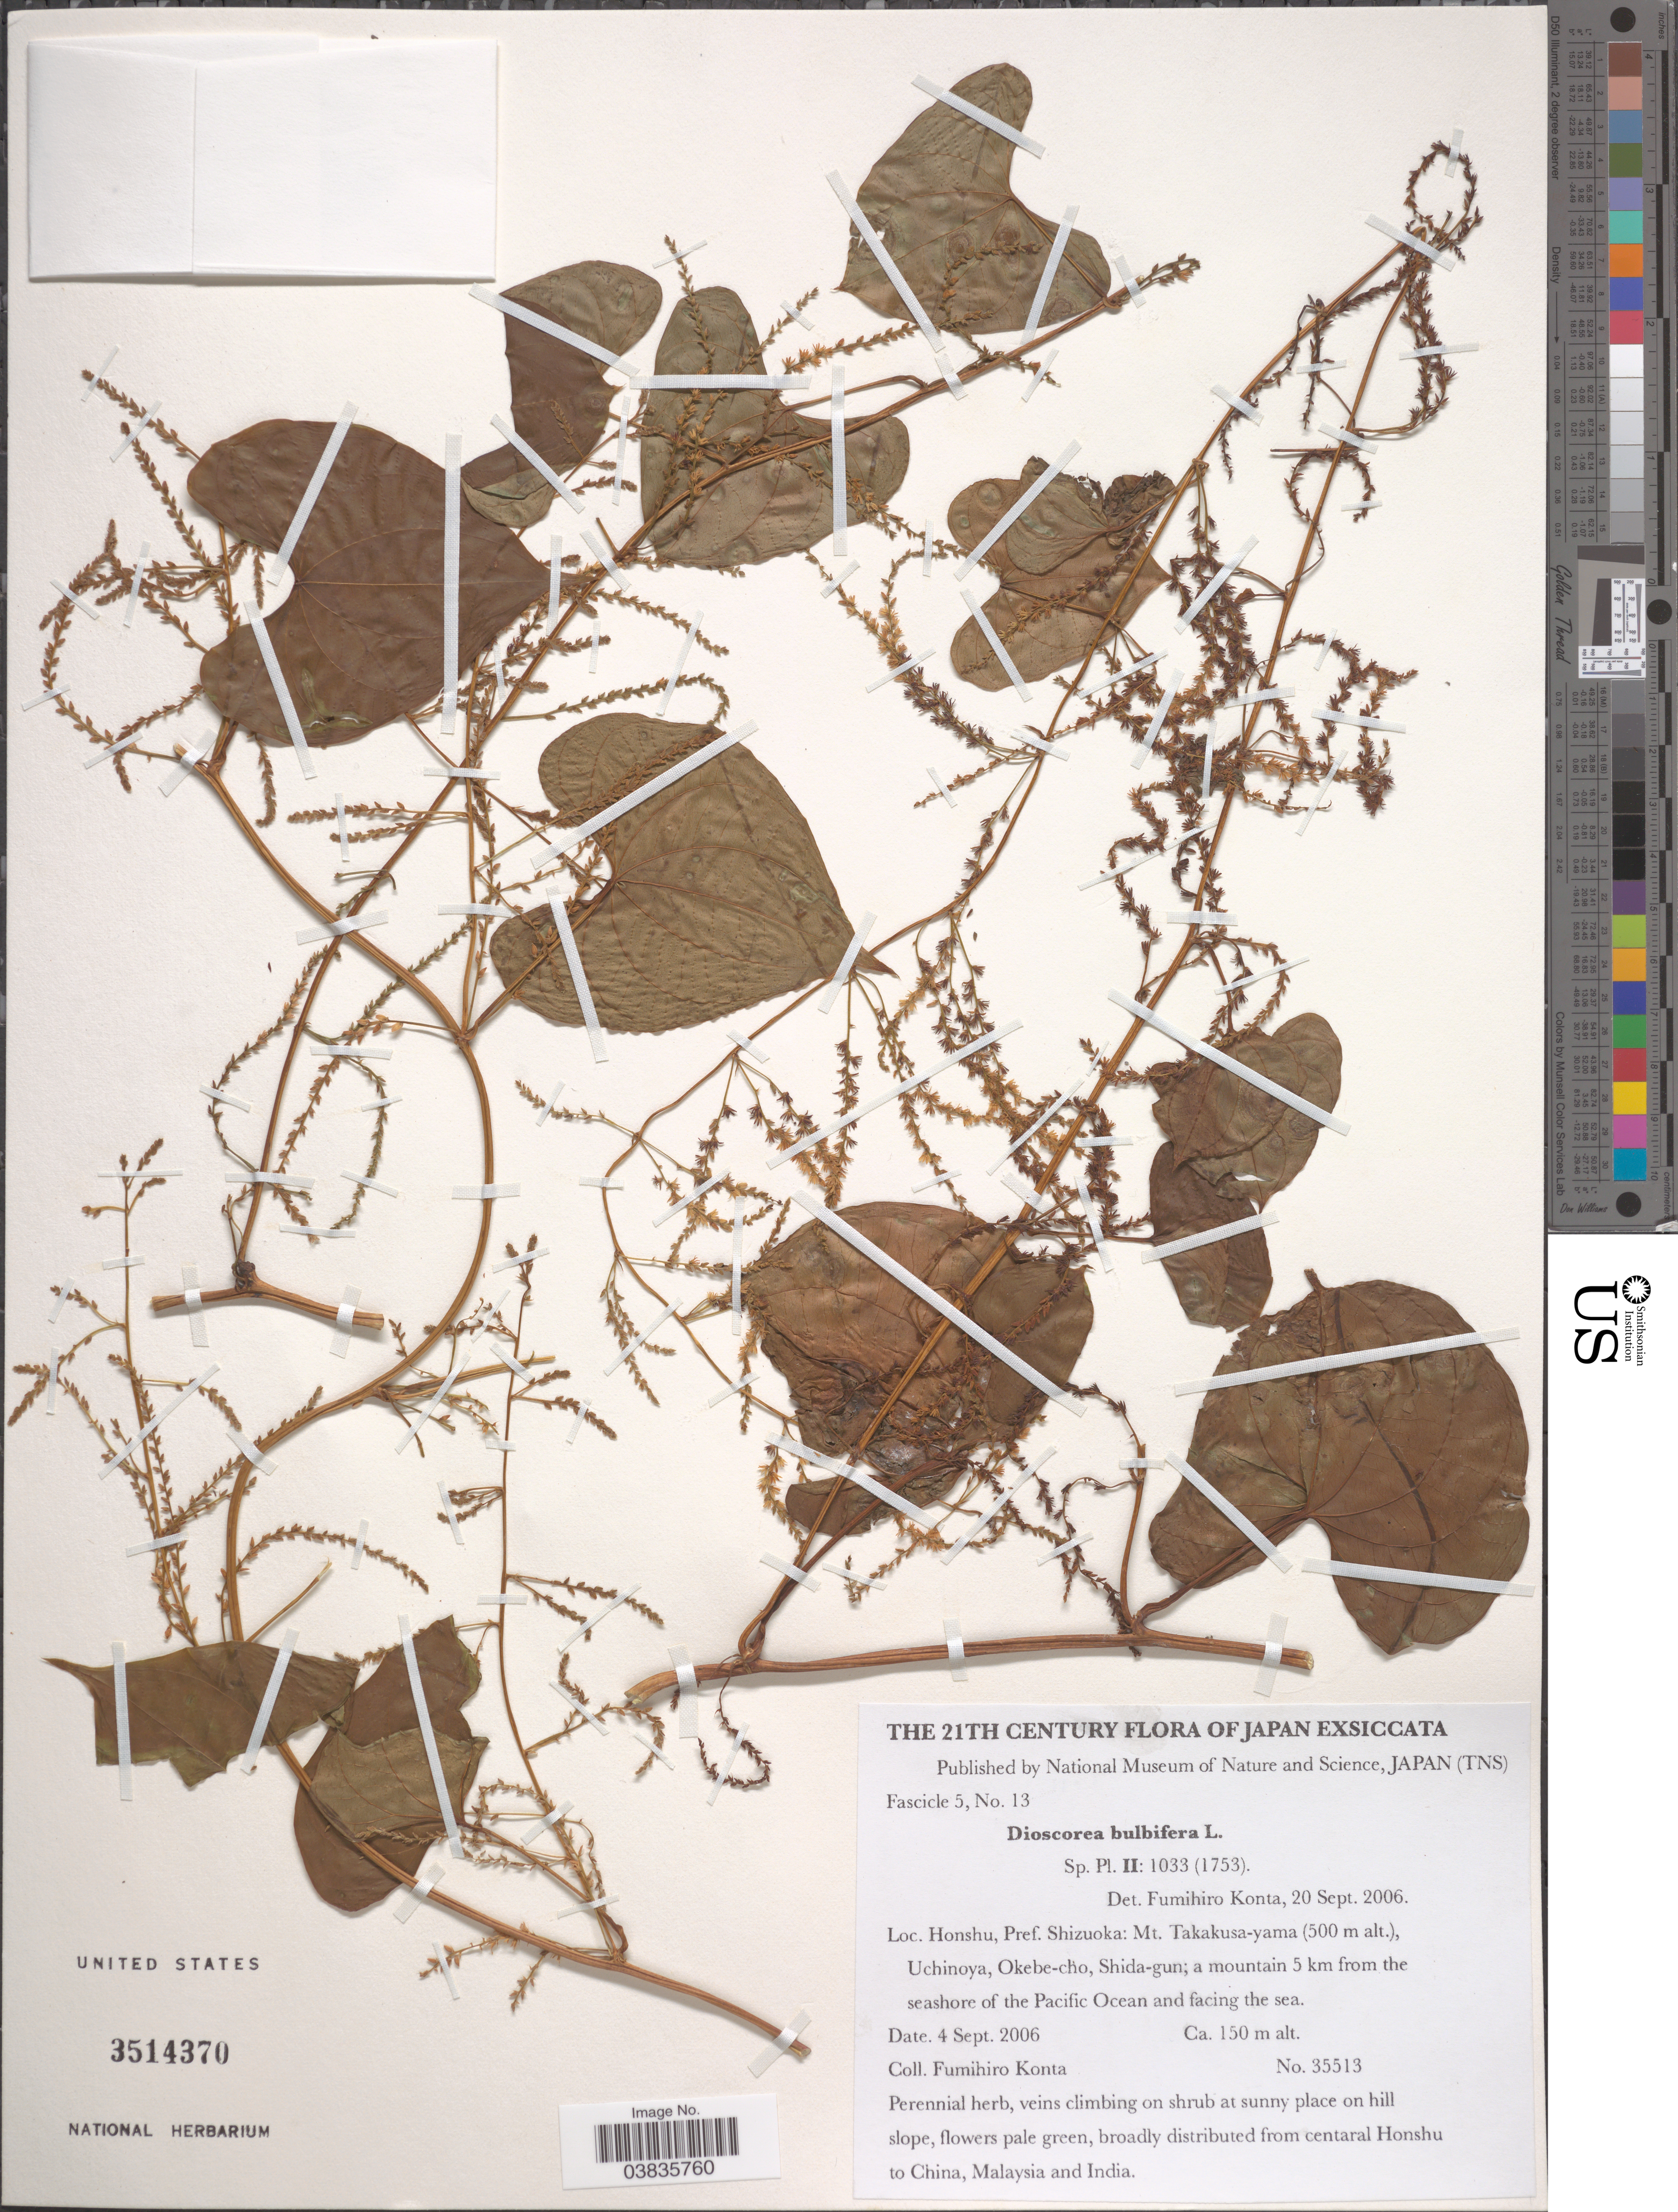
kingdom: Plantae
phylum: Tracheophyta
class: Liliopsida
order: Dioscoreales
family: Dioscoreaceae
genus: Dioscorea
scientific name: Dioscorea bulbifera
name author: L.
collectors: F. Konta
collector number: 35513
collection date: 2006-09-04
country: Japan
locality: Honshu, Pref. Shizuoka: Mt. Takakusa-yama, Uchinoya, Okebe-cho, Shida-gun; a mountain 5 km from the seashore of the Pacific Ocean and facing the sea.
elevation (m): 150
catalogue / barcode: US 3514370